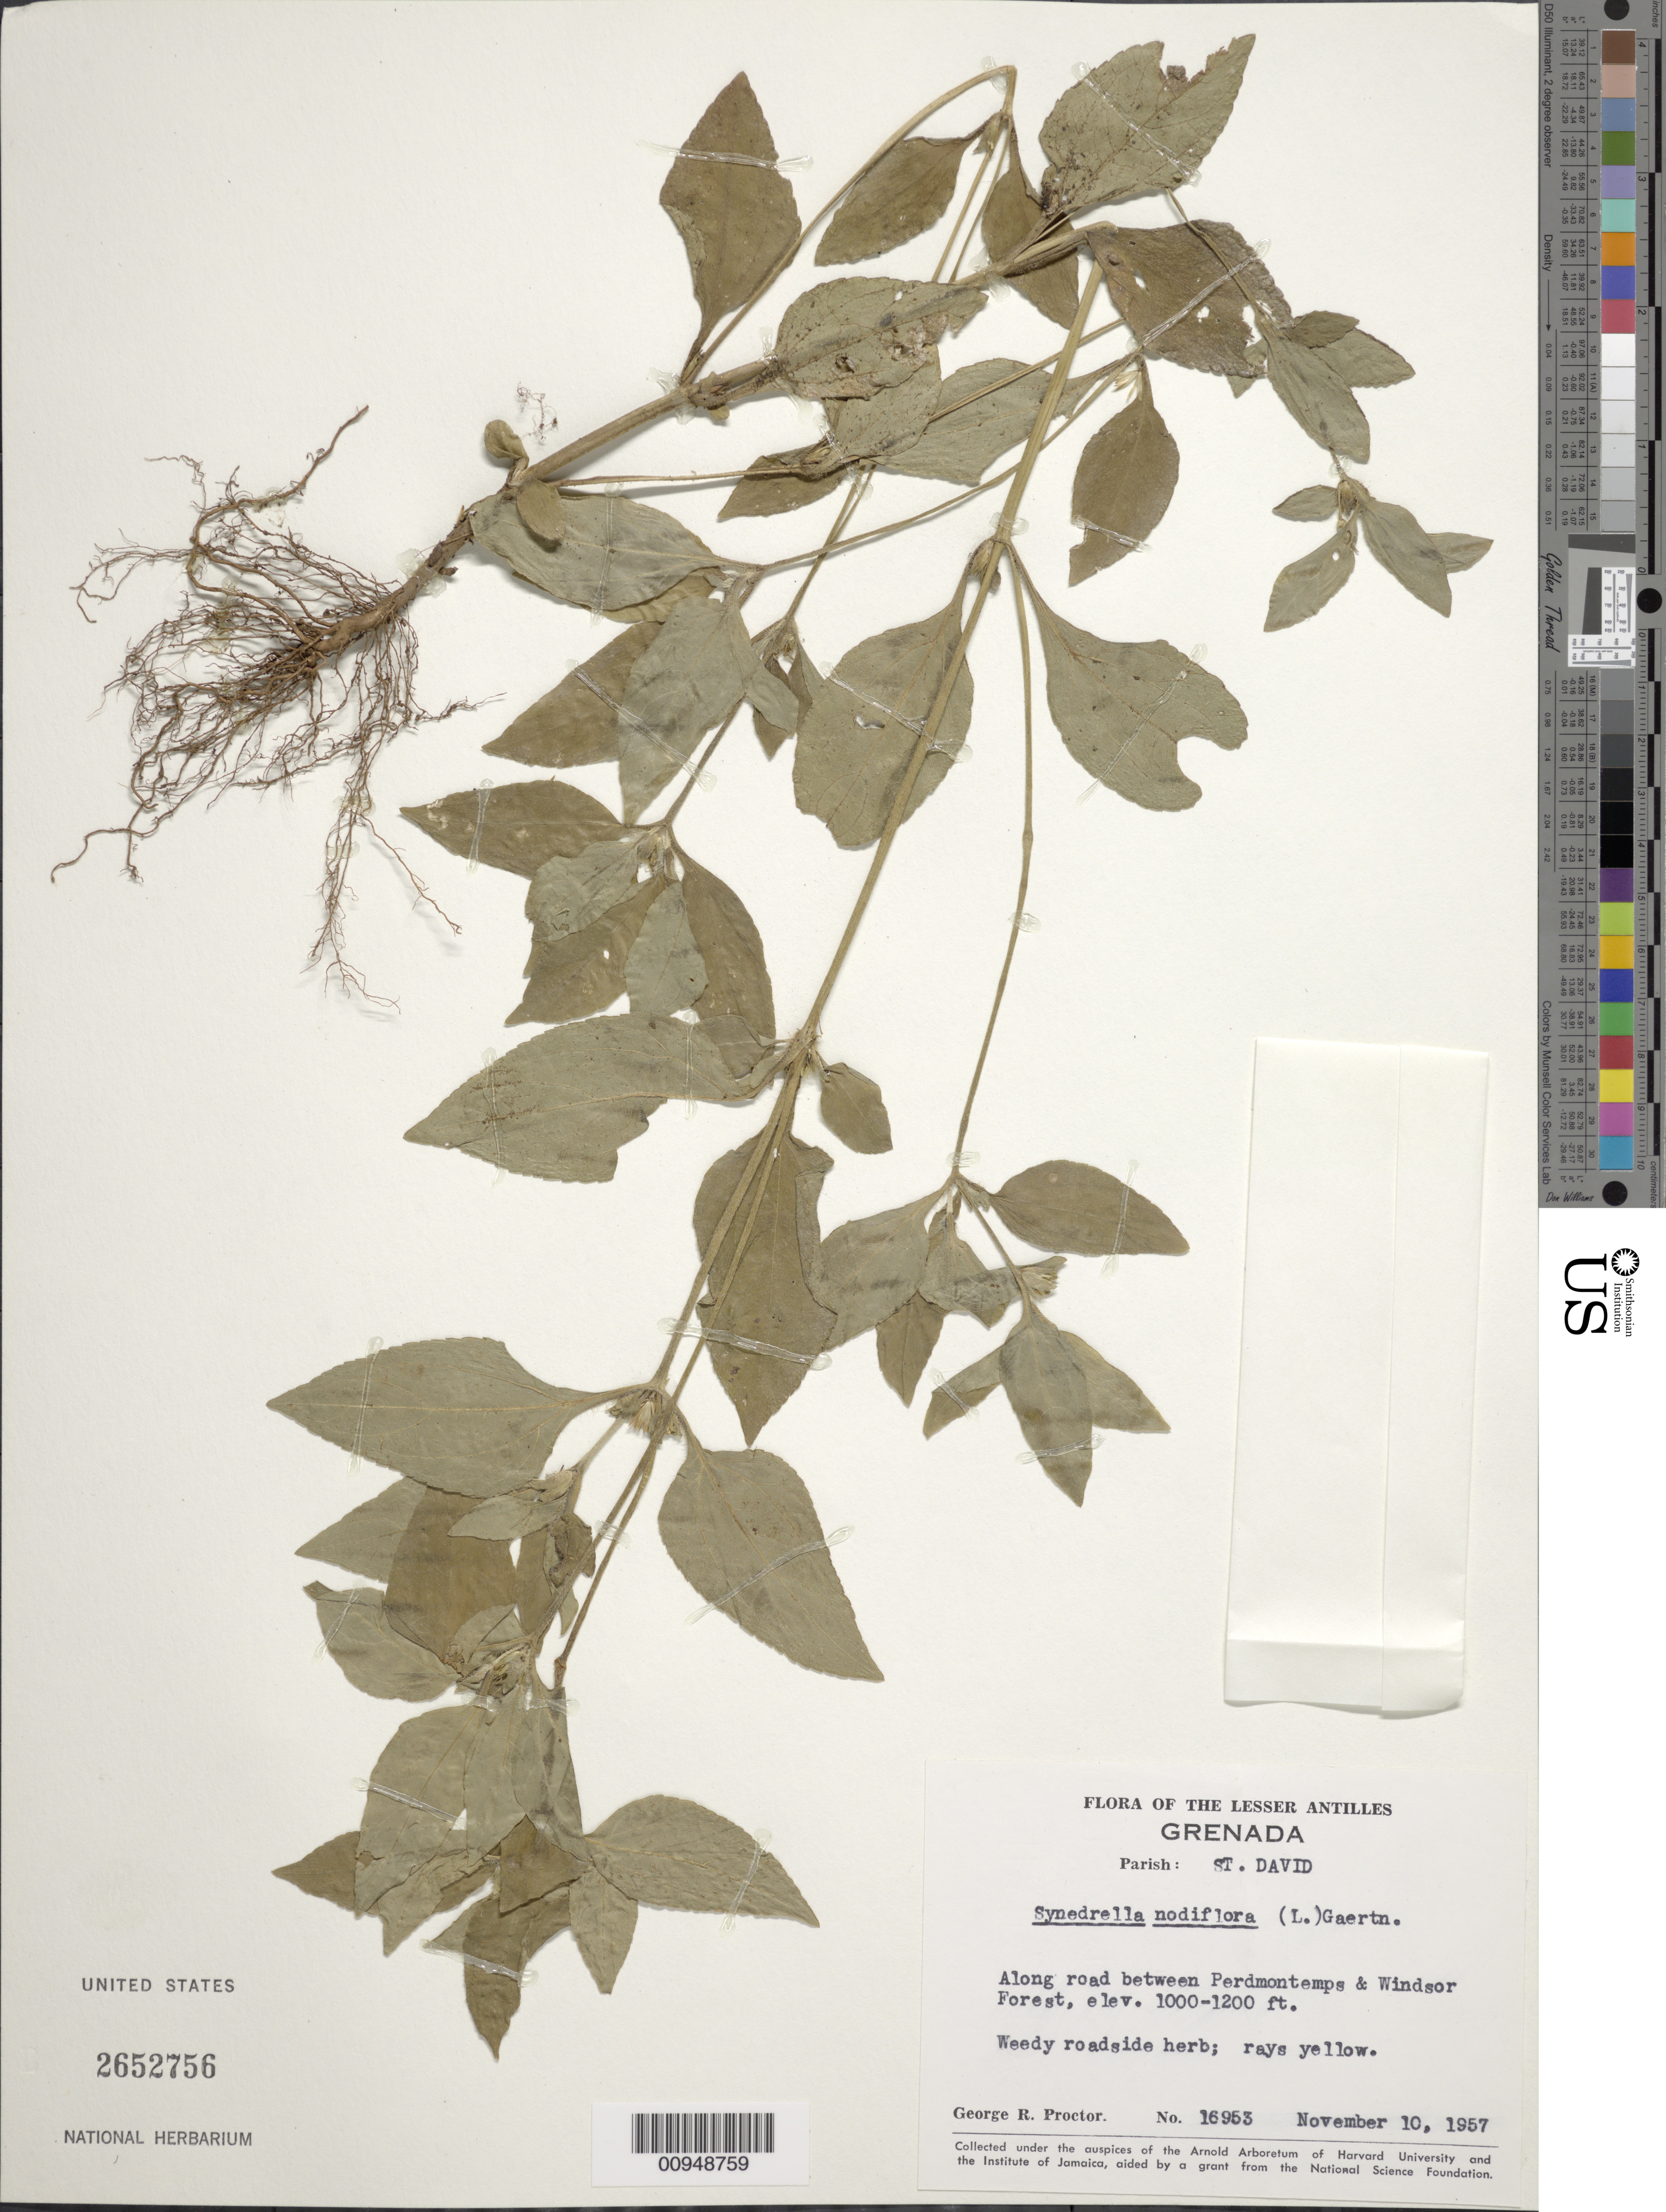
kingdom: Plantae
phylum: Tracheophyta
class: Magnoliopsida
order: Asterales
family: Asteraceae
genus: Synedrella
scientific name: Synedrella nodiflora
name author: (L.) Gaertn.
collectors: G. R. Proctor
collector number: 16953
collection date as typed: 10 Nov 1957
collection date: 1957-11-10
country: Grenada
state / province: Saint David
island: Grenada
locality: Along road between Perdmontemps & Windsor Forest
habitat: Roadside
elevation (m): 305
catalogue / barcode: US 2652756